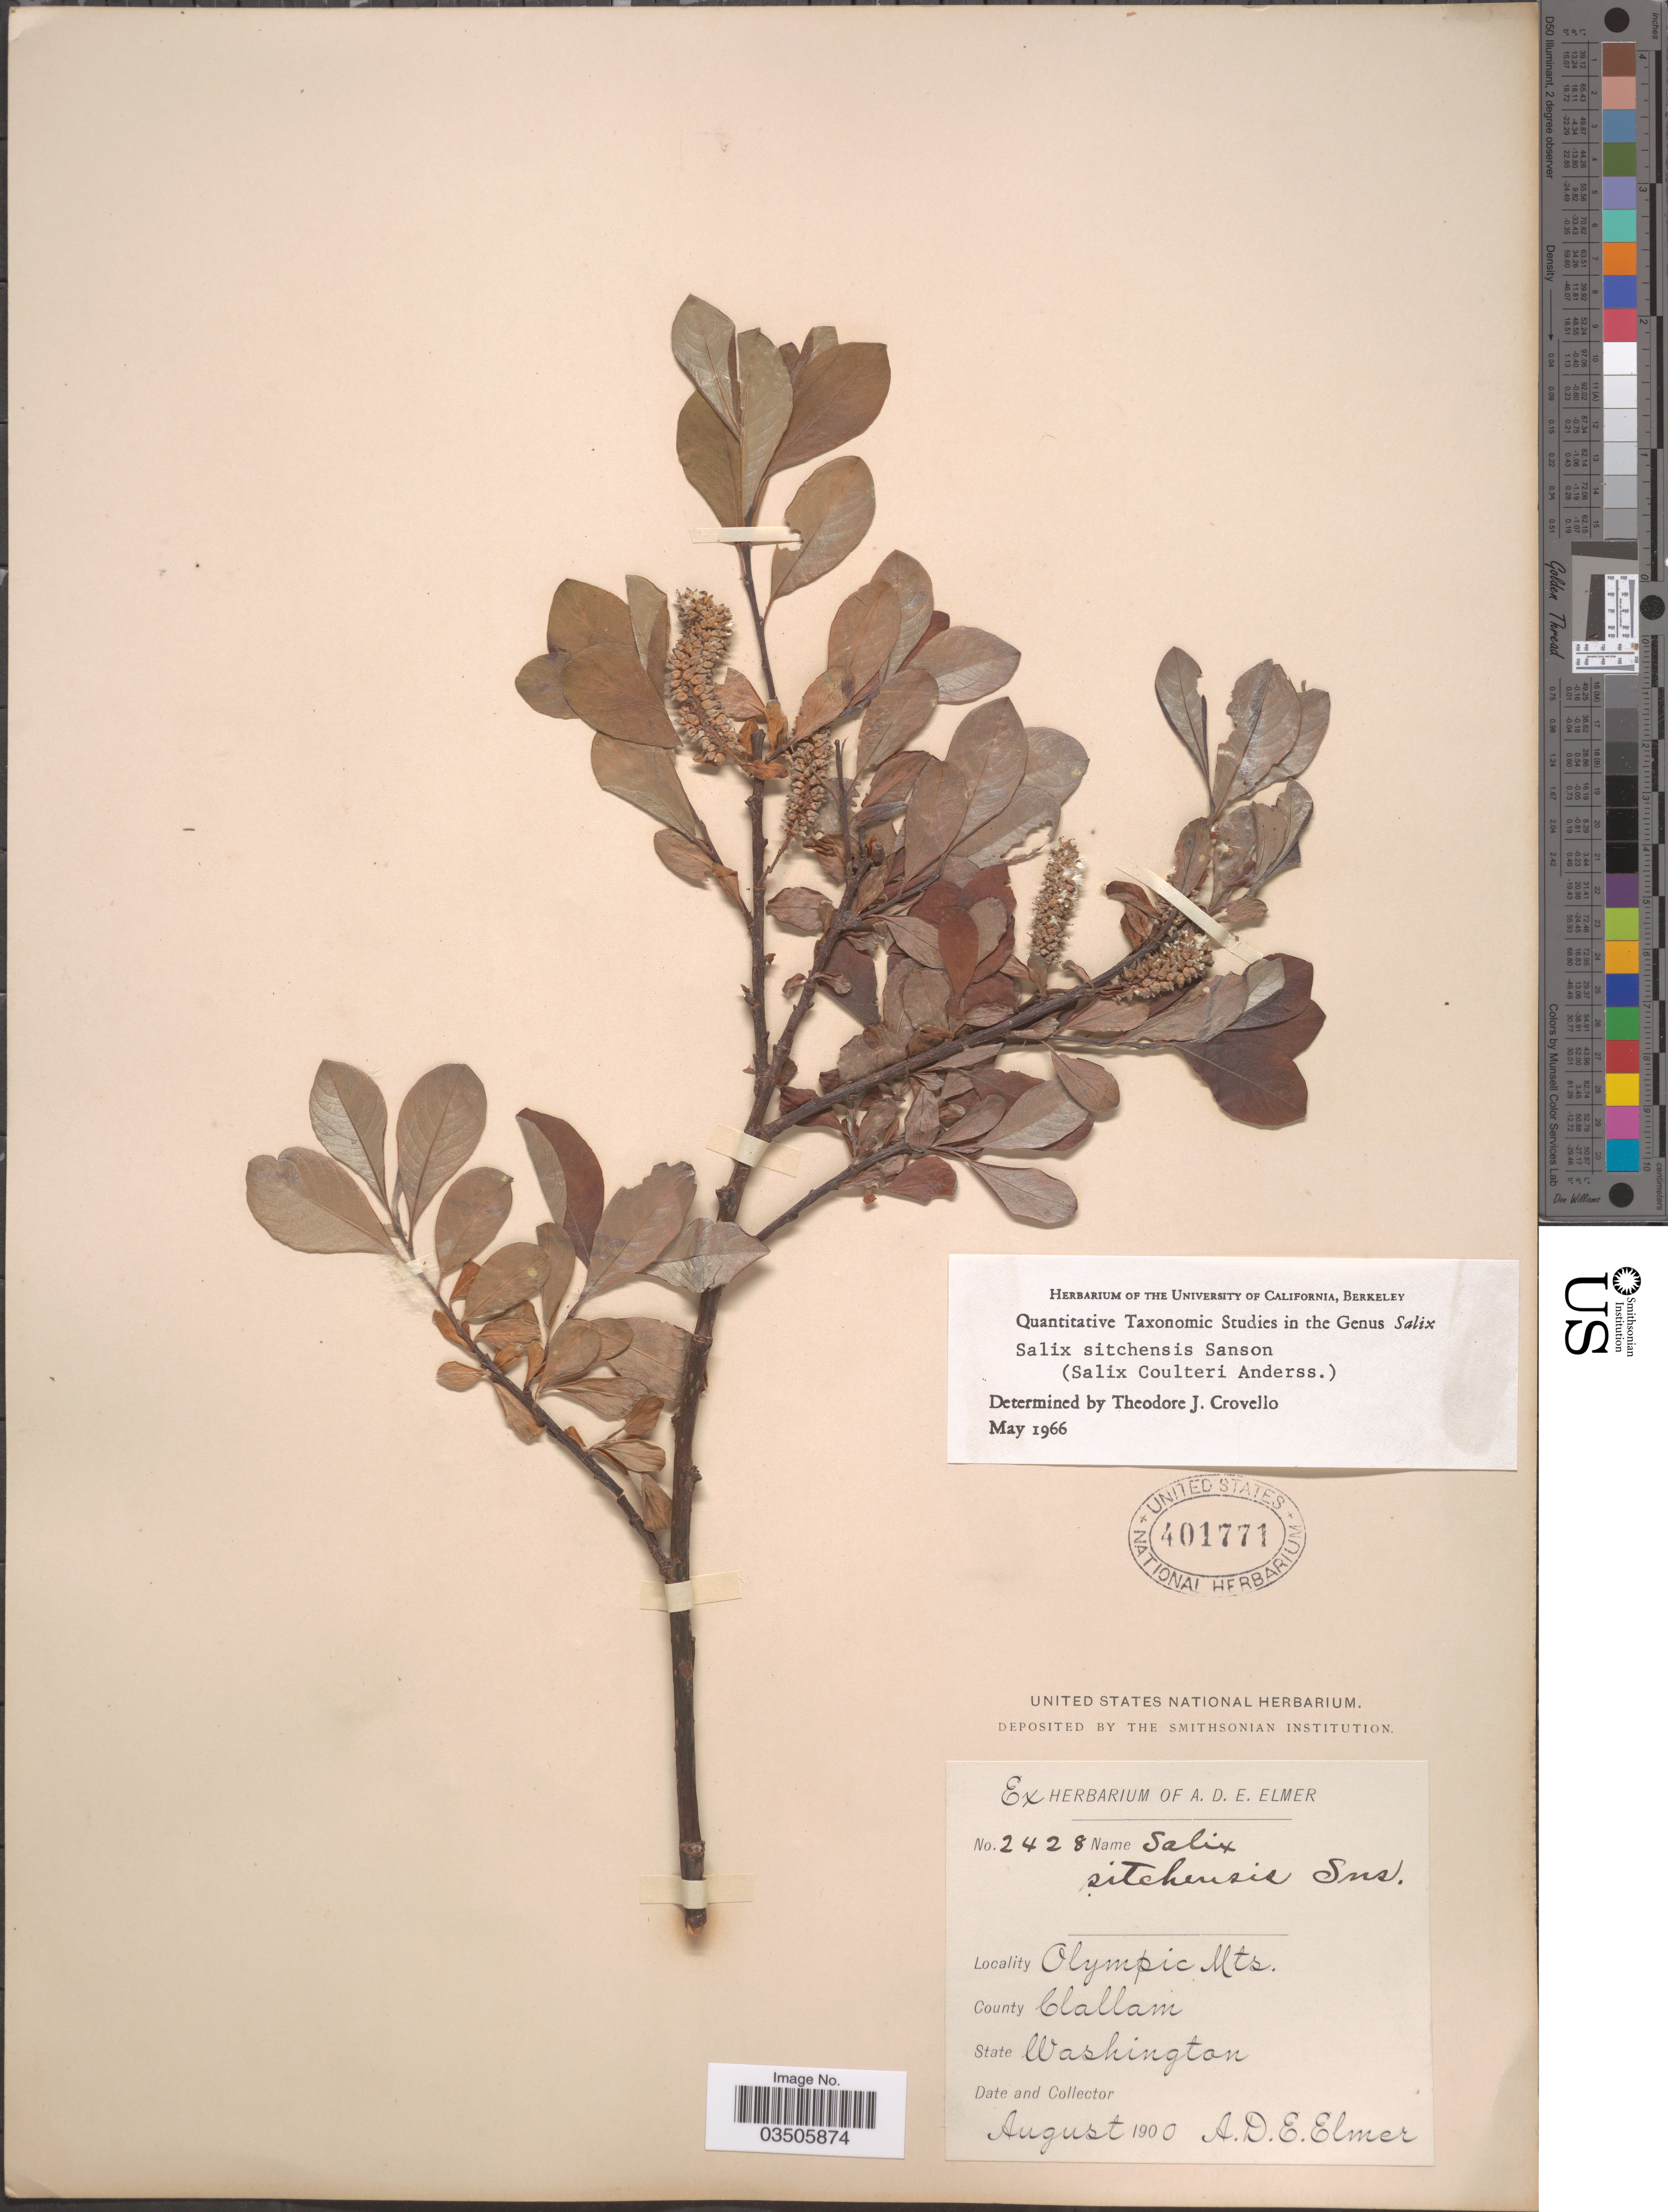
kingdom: Plantae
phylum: Tracheophyta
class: Magnoliopsida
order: Malpighiales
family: Salicaceae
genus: Salix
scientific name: Salix sitchensis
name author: Sanson ex Bong.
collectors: A. D. E. Elmer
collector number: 2428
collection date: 1900-08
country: United States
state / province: Washington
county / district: Clallam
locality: Olympic Mts. County Clallam.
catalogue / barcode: US 401771